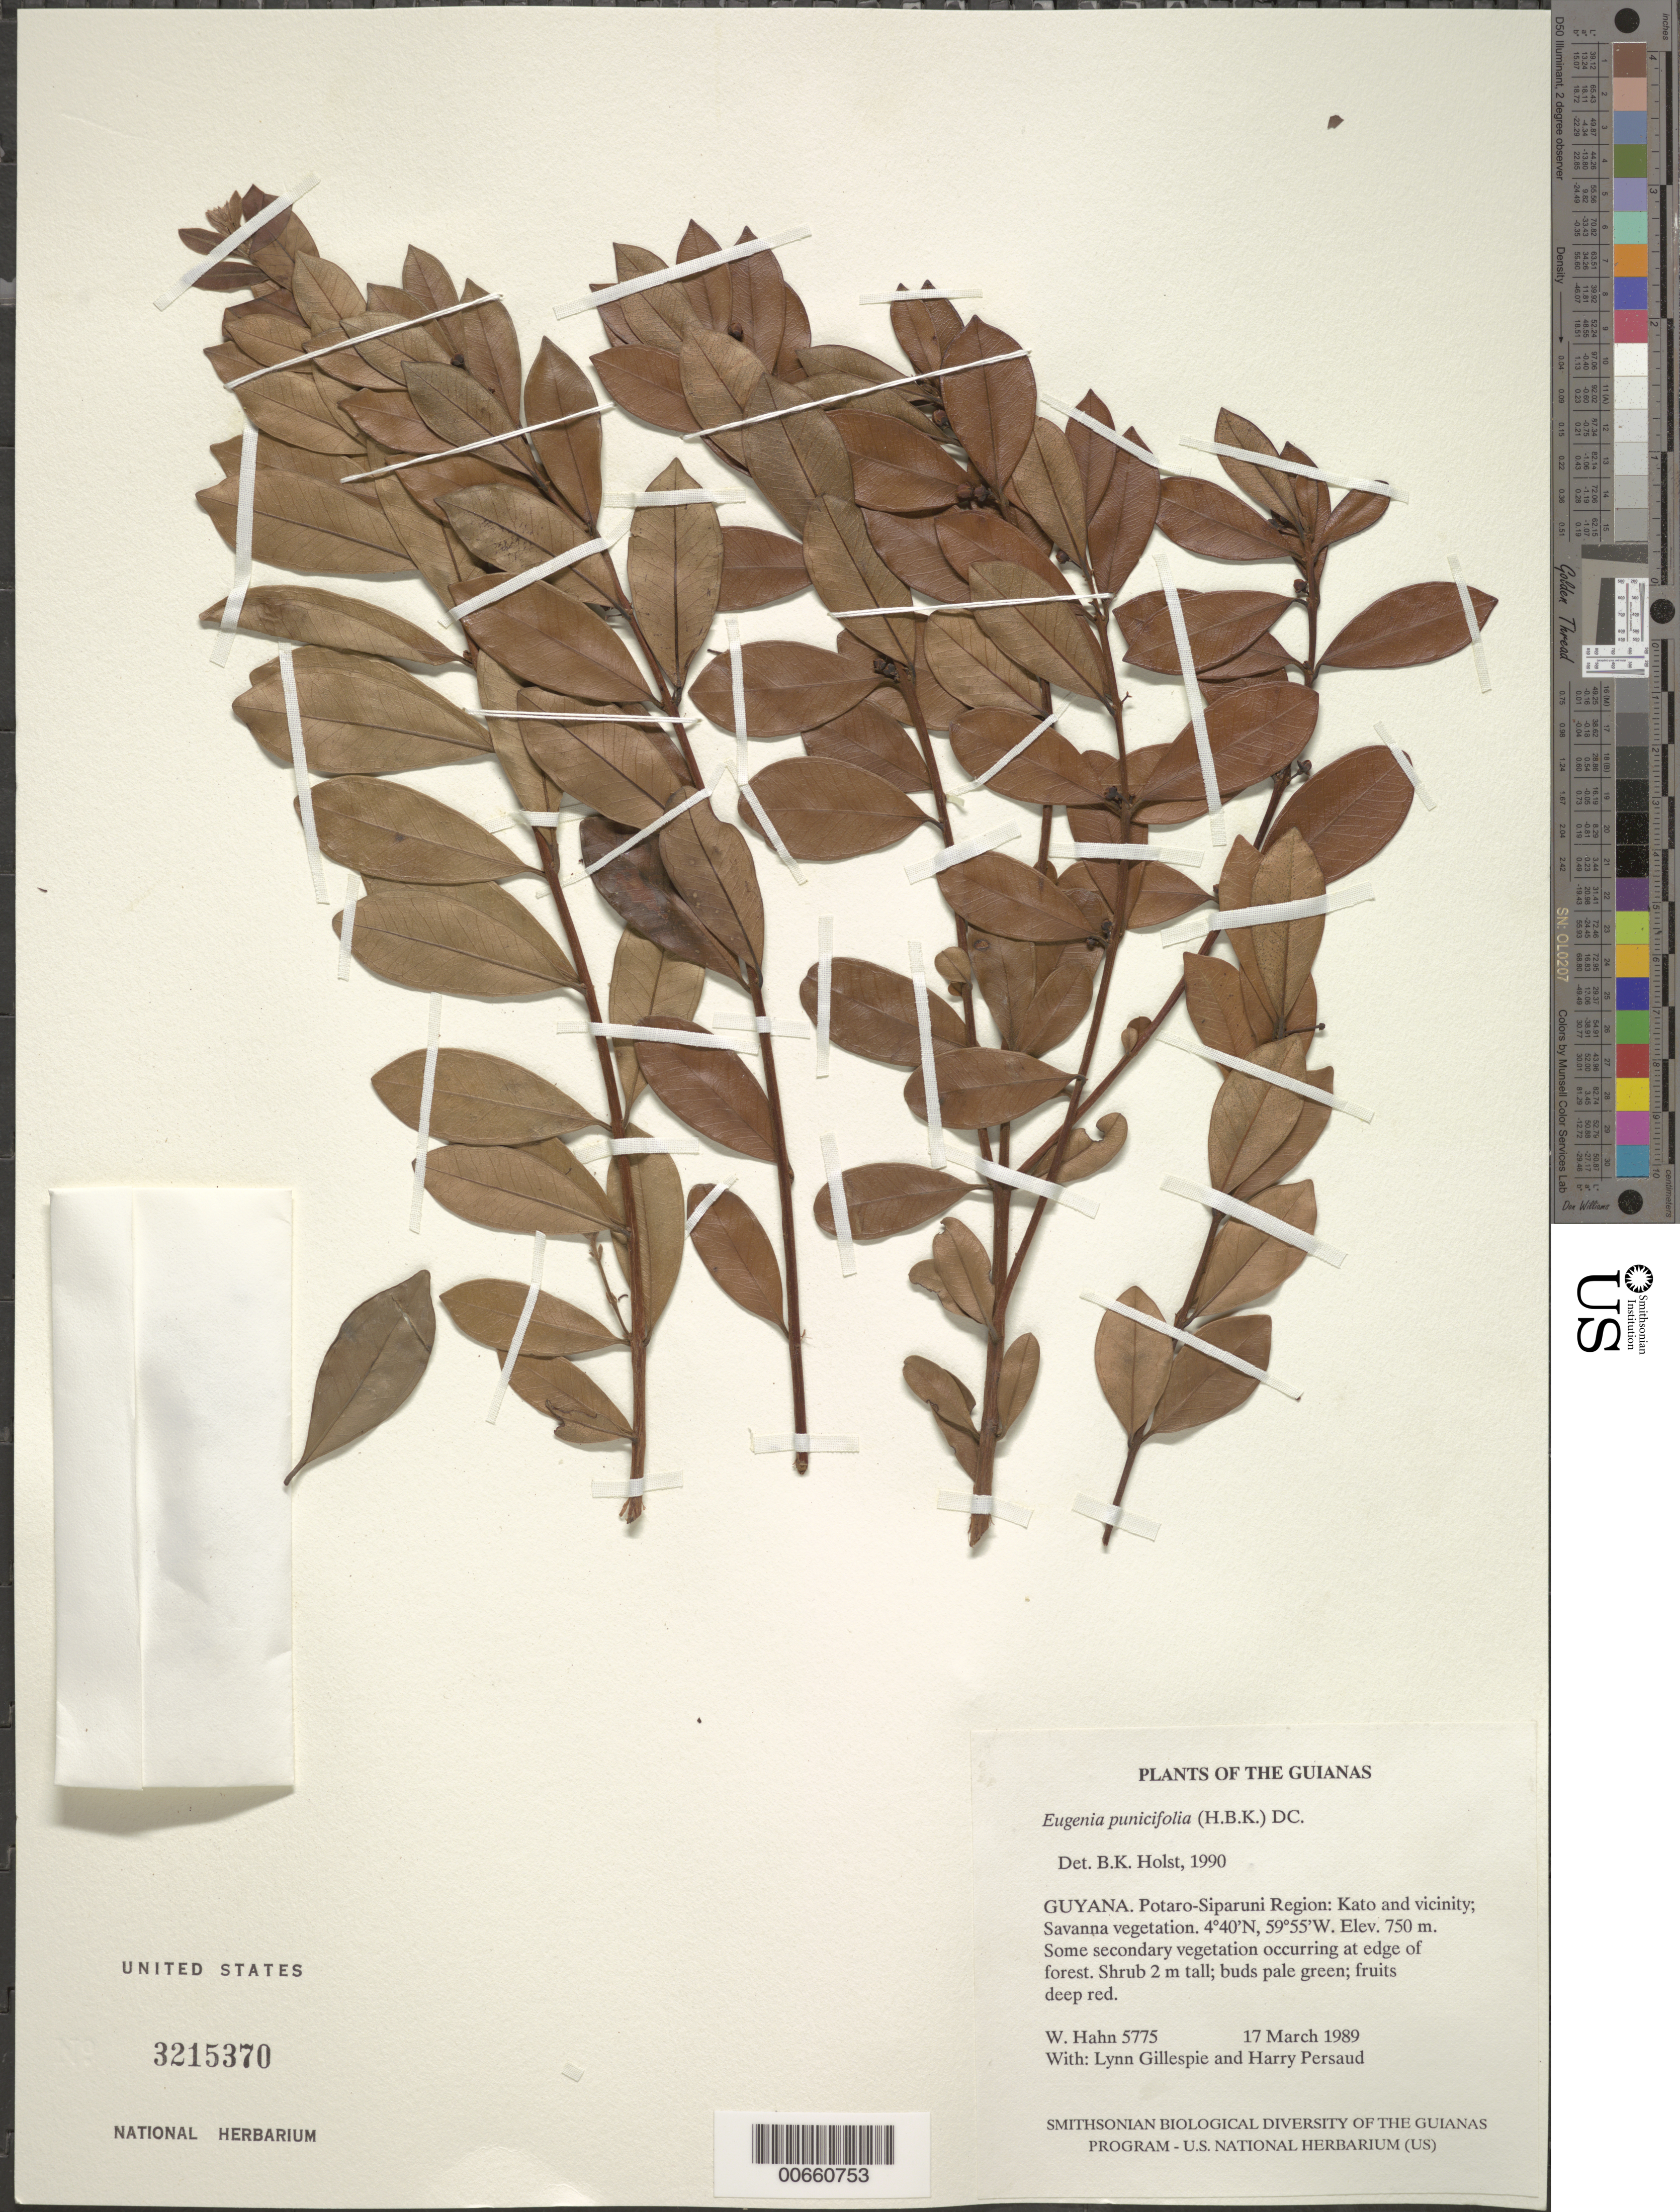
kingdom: Plantae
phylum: Tracheophyta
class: Magnoliopsida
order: Myrtales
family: Myrtaceae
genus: Eugenia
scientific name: Eugenia punicifolia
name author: (Kunth) DC.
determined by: Holst, Bruce K.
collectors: W. Hahn, L. J. Gillespie & H. Persaud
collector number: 5775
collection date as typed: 17 March 1989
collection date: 1989-03-17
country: Guyana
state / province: Potaro-Siparuni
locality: Kato and vicinity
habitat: Savanna vegetation. Some secondary vegetation occurring at edge of forest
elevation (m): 750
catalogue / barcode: US 3215370